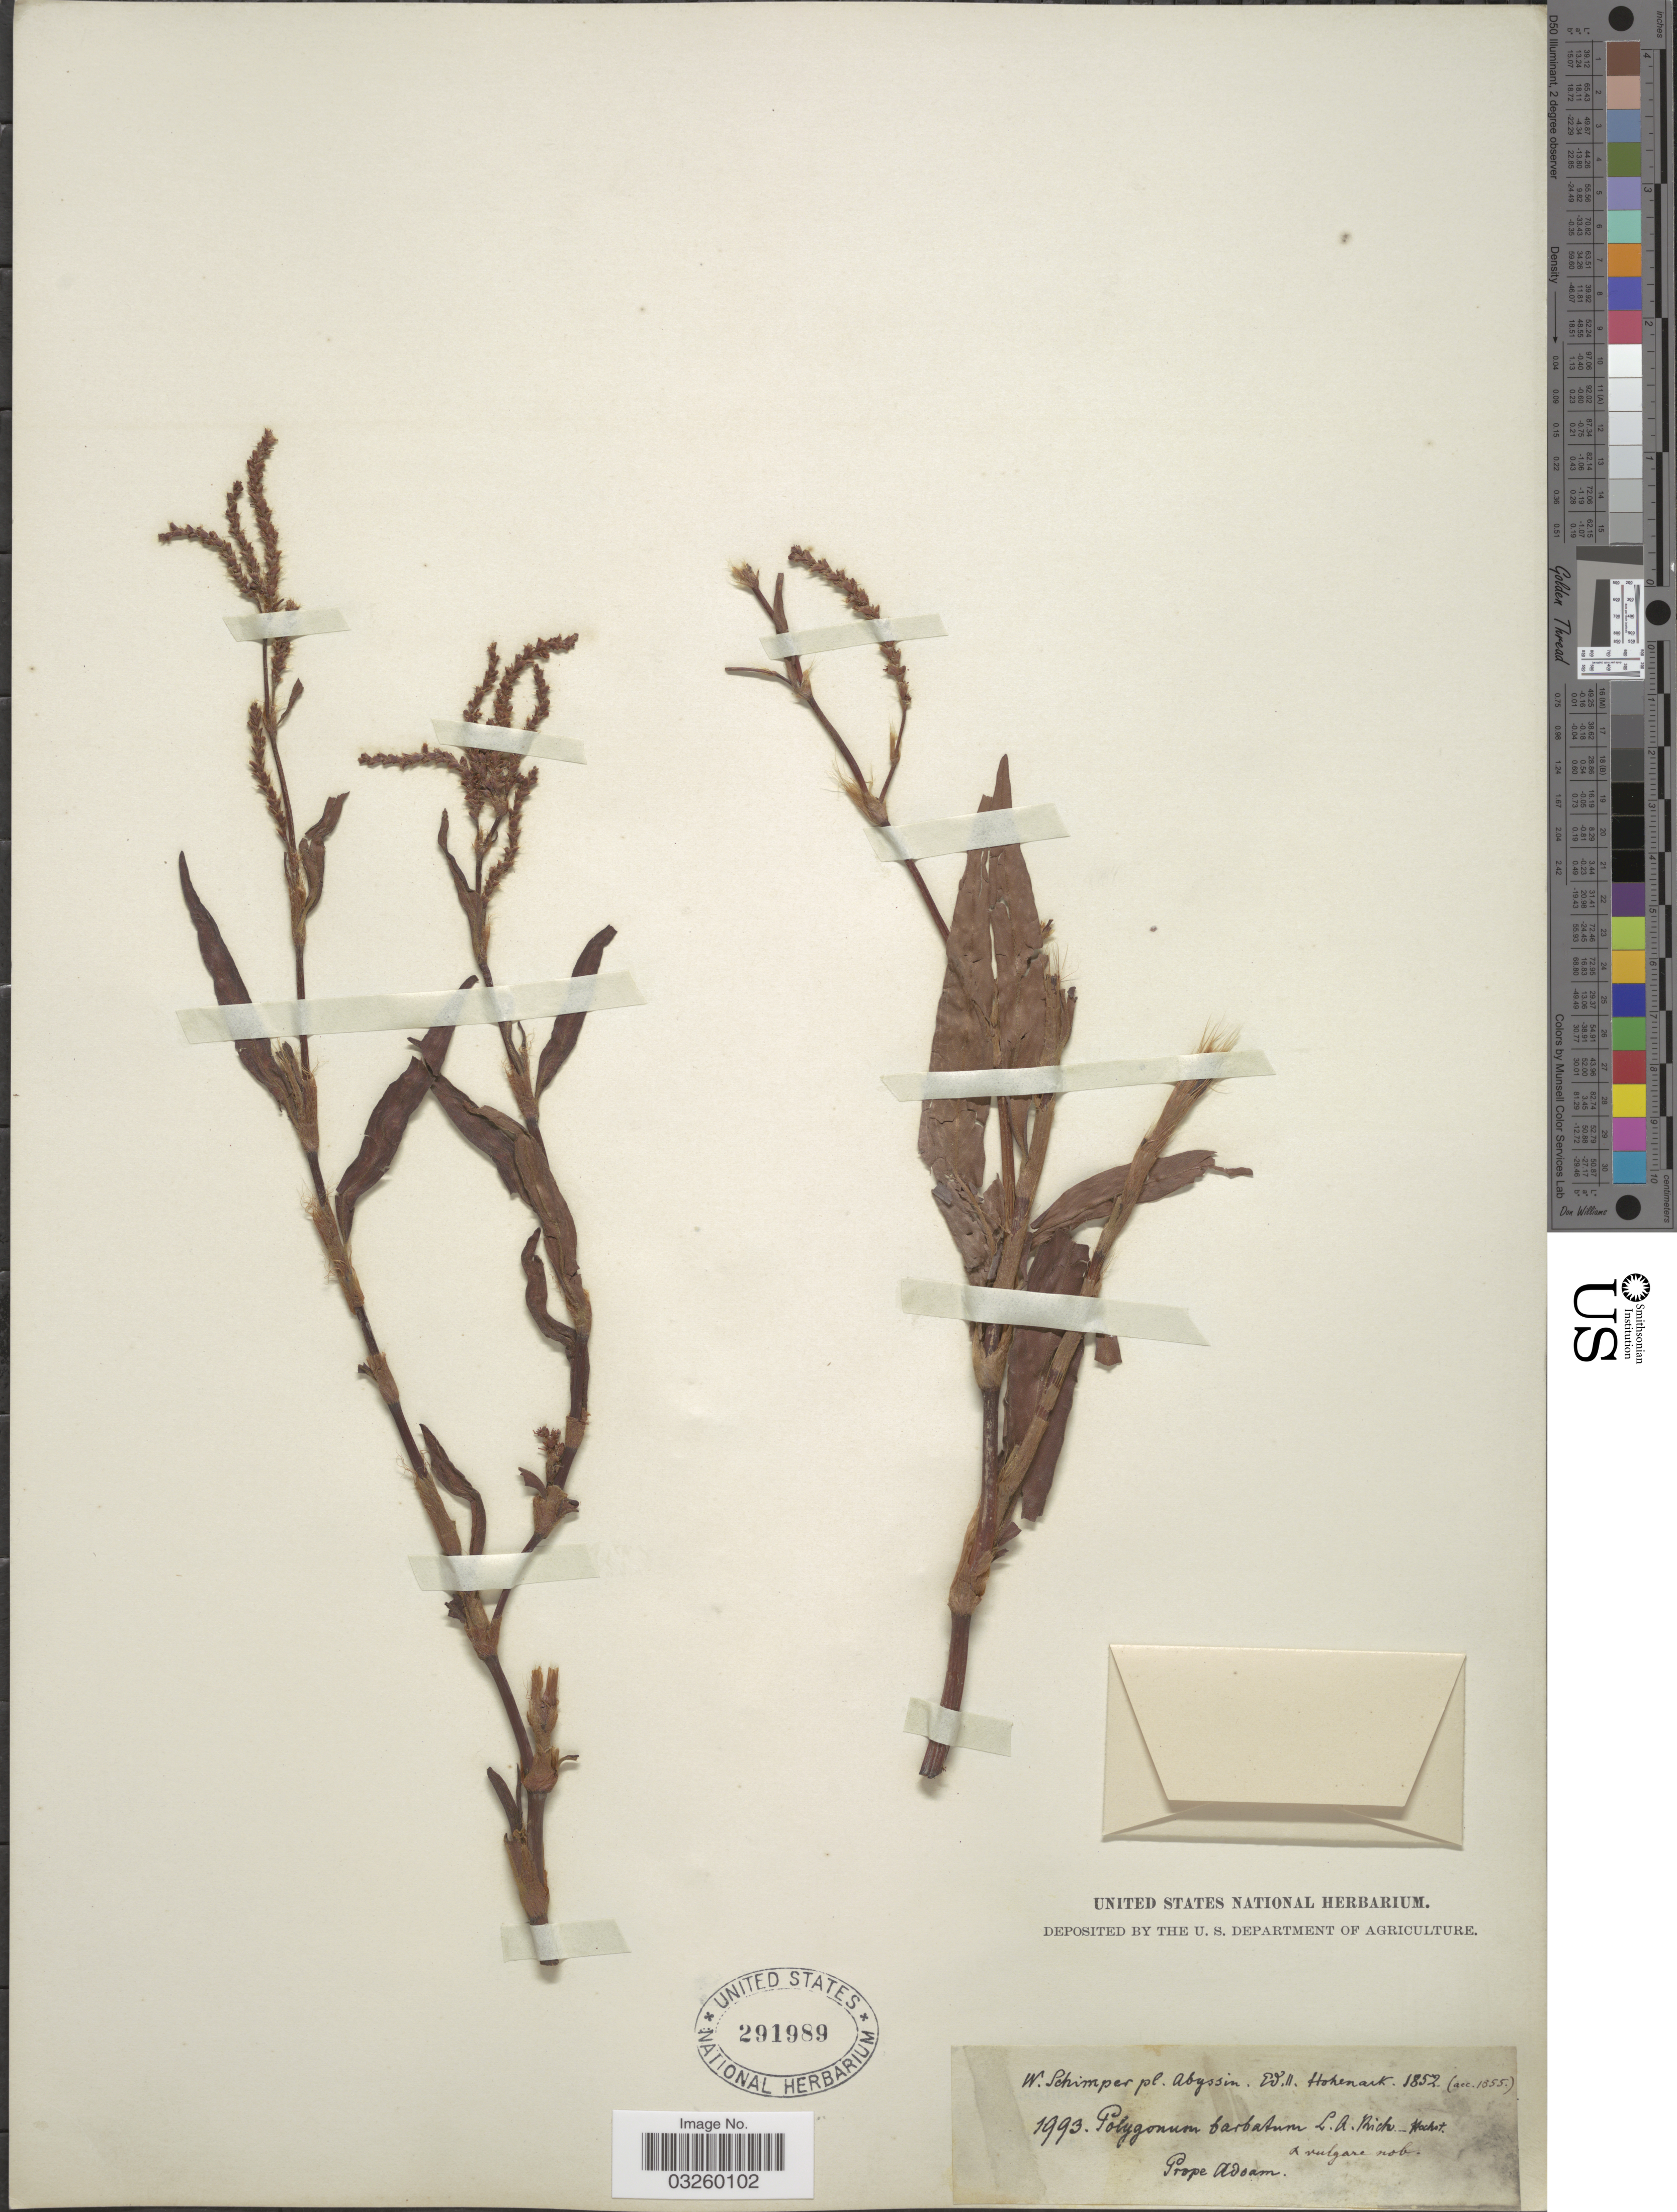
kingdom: Plantae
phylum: Tracheophyta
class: Magnoliopsida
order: Caryophyllales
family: Polygonaceae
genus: Polygonum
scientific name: Polygonum barbatum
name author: L.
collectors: W. Schimper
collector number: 1993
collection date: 1852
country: Ethiopia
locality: Abyssin. Prope Adam.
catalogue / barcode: US 291989